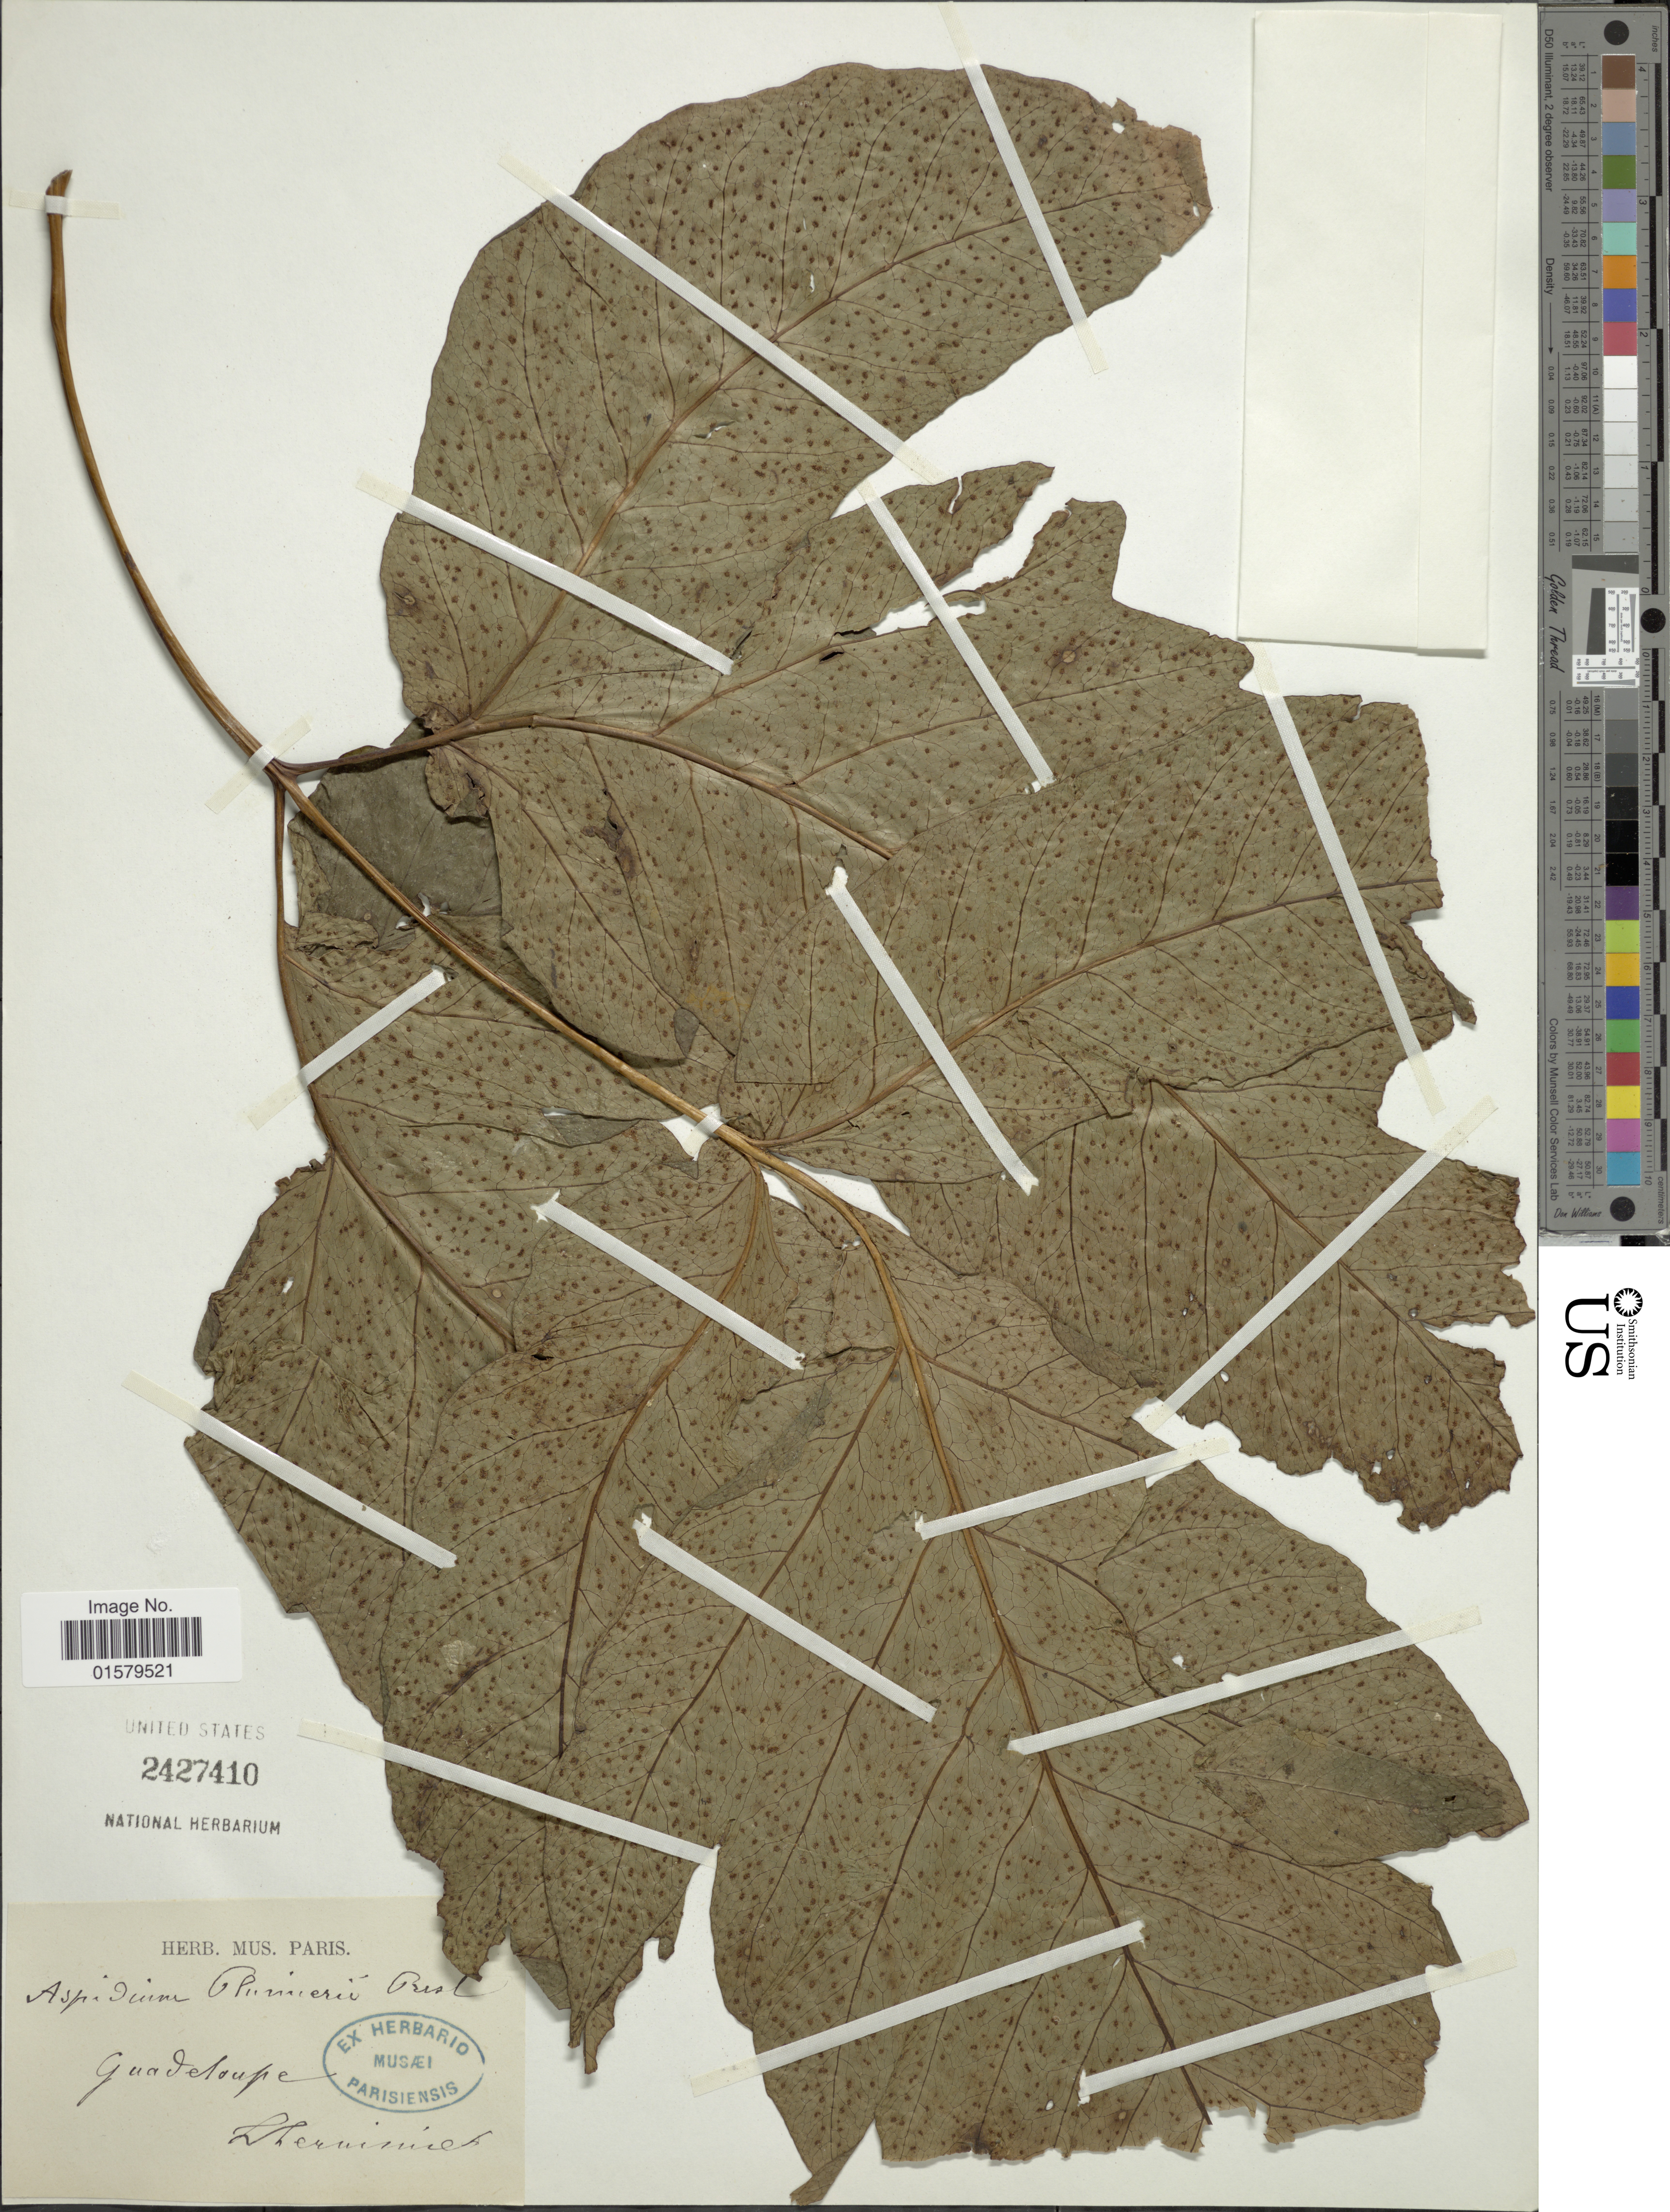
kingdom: Plantae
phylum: Tracheophyta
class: Polypodiopsida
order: Polypodiales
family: Tectariaceae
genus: Tectaria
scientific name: Tectaria trifoliata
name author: (L.) Cav.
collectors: F. L'Herminier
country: Guadeloupe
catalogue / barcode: US 2427410